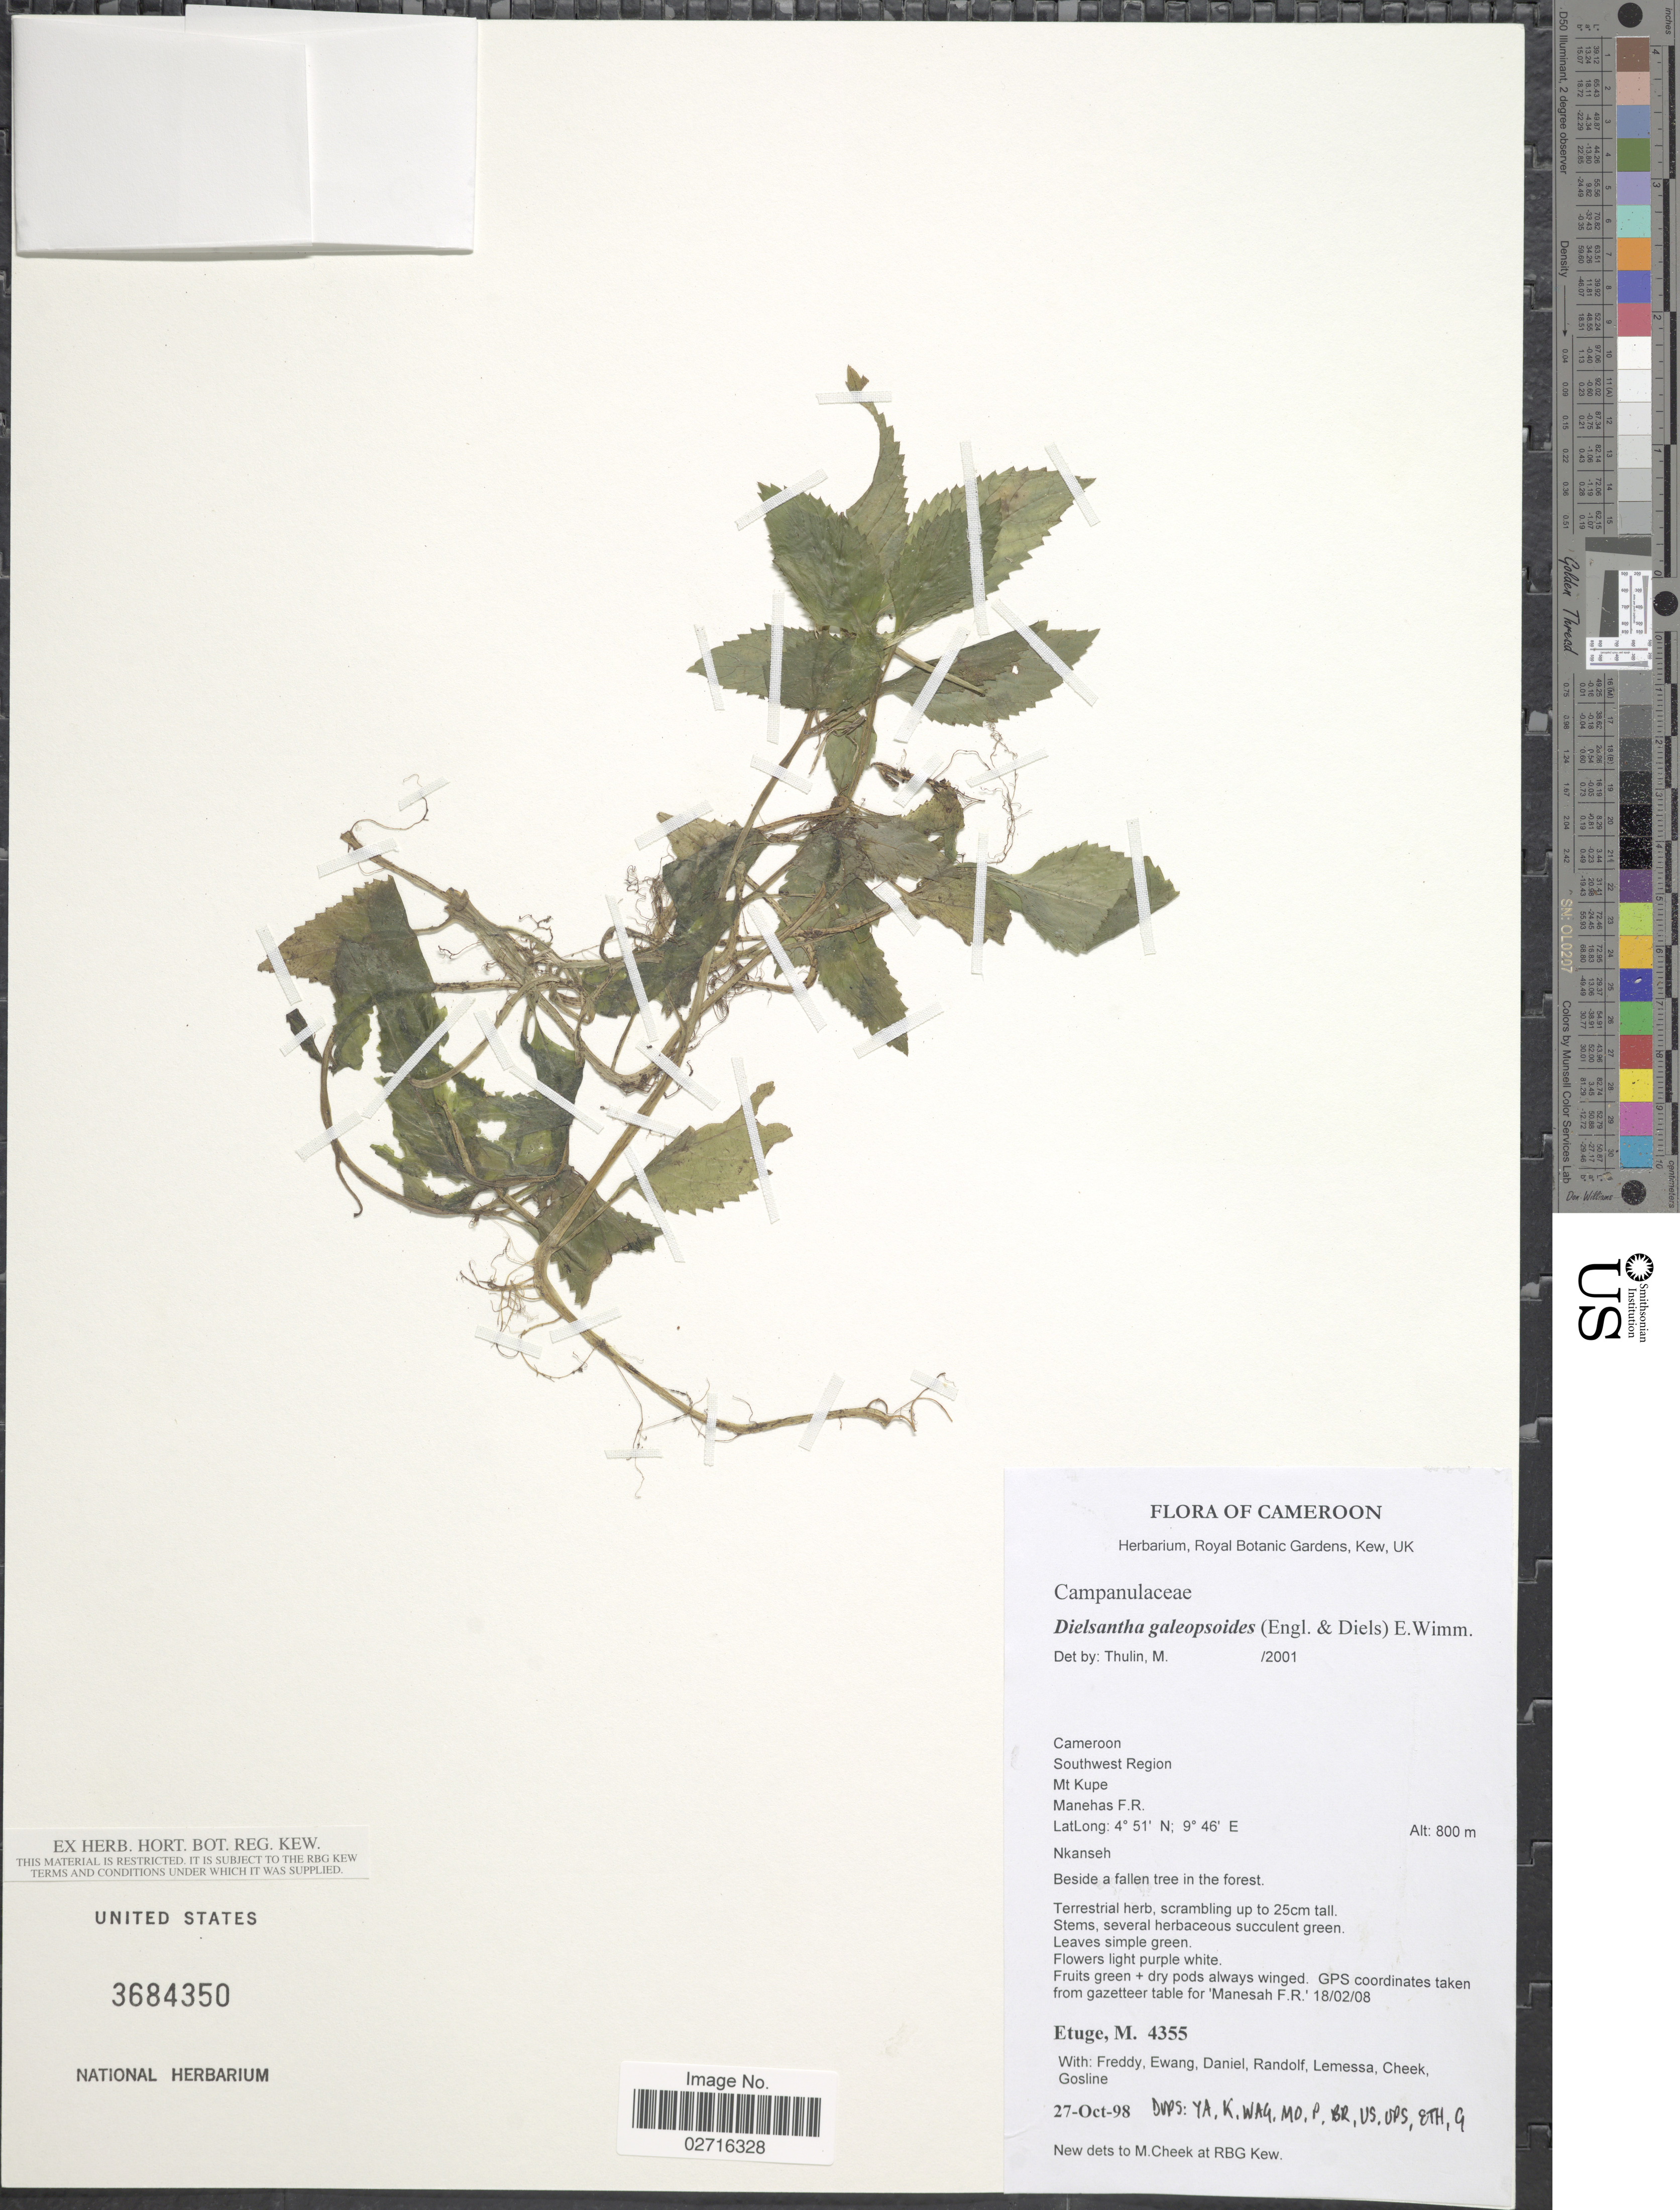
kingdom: Plantae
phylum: Tracheophyta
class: Magnoliopsida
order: Asterales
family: Campanulaceae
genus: Dielsantha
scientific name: Dielsantha galeopsoides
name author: (Engl. & Diels) E. Wimm.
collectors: M. Etuge, -. Freddy, -. Ewang, -. Daniel & et al.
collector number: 4355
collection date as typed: Transcribed d/m/y: 27/10/98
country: Cameroon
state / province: Sud-Ouest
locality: Southwest Region, Mt Kupe, Manehas F.R., Nkanseh, beside a fallen tree in the forest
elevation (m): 800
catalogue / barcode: US 3684350